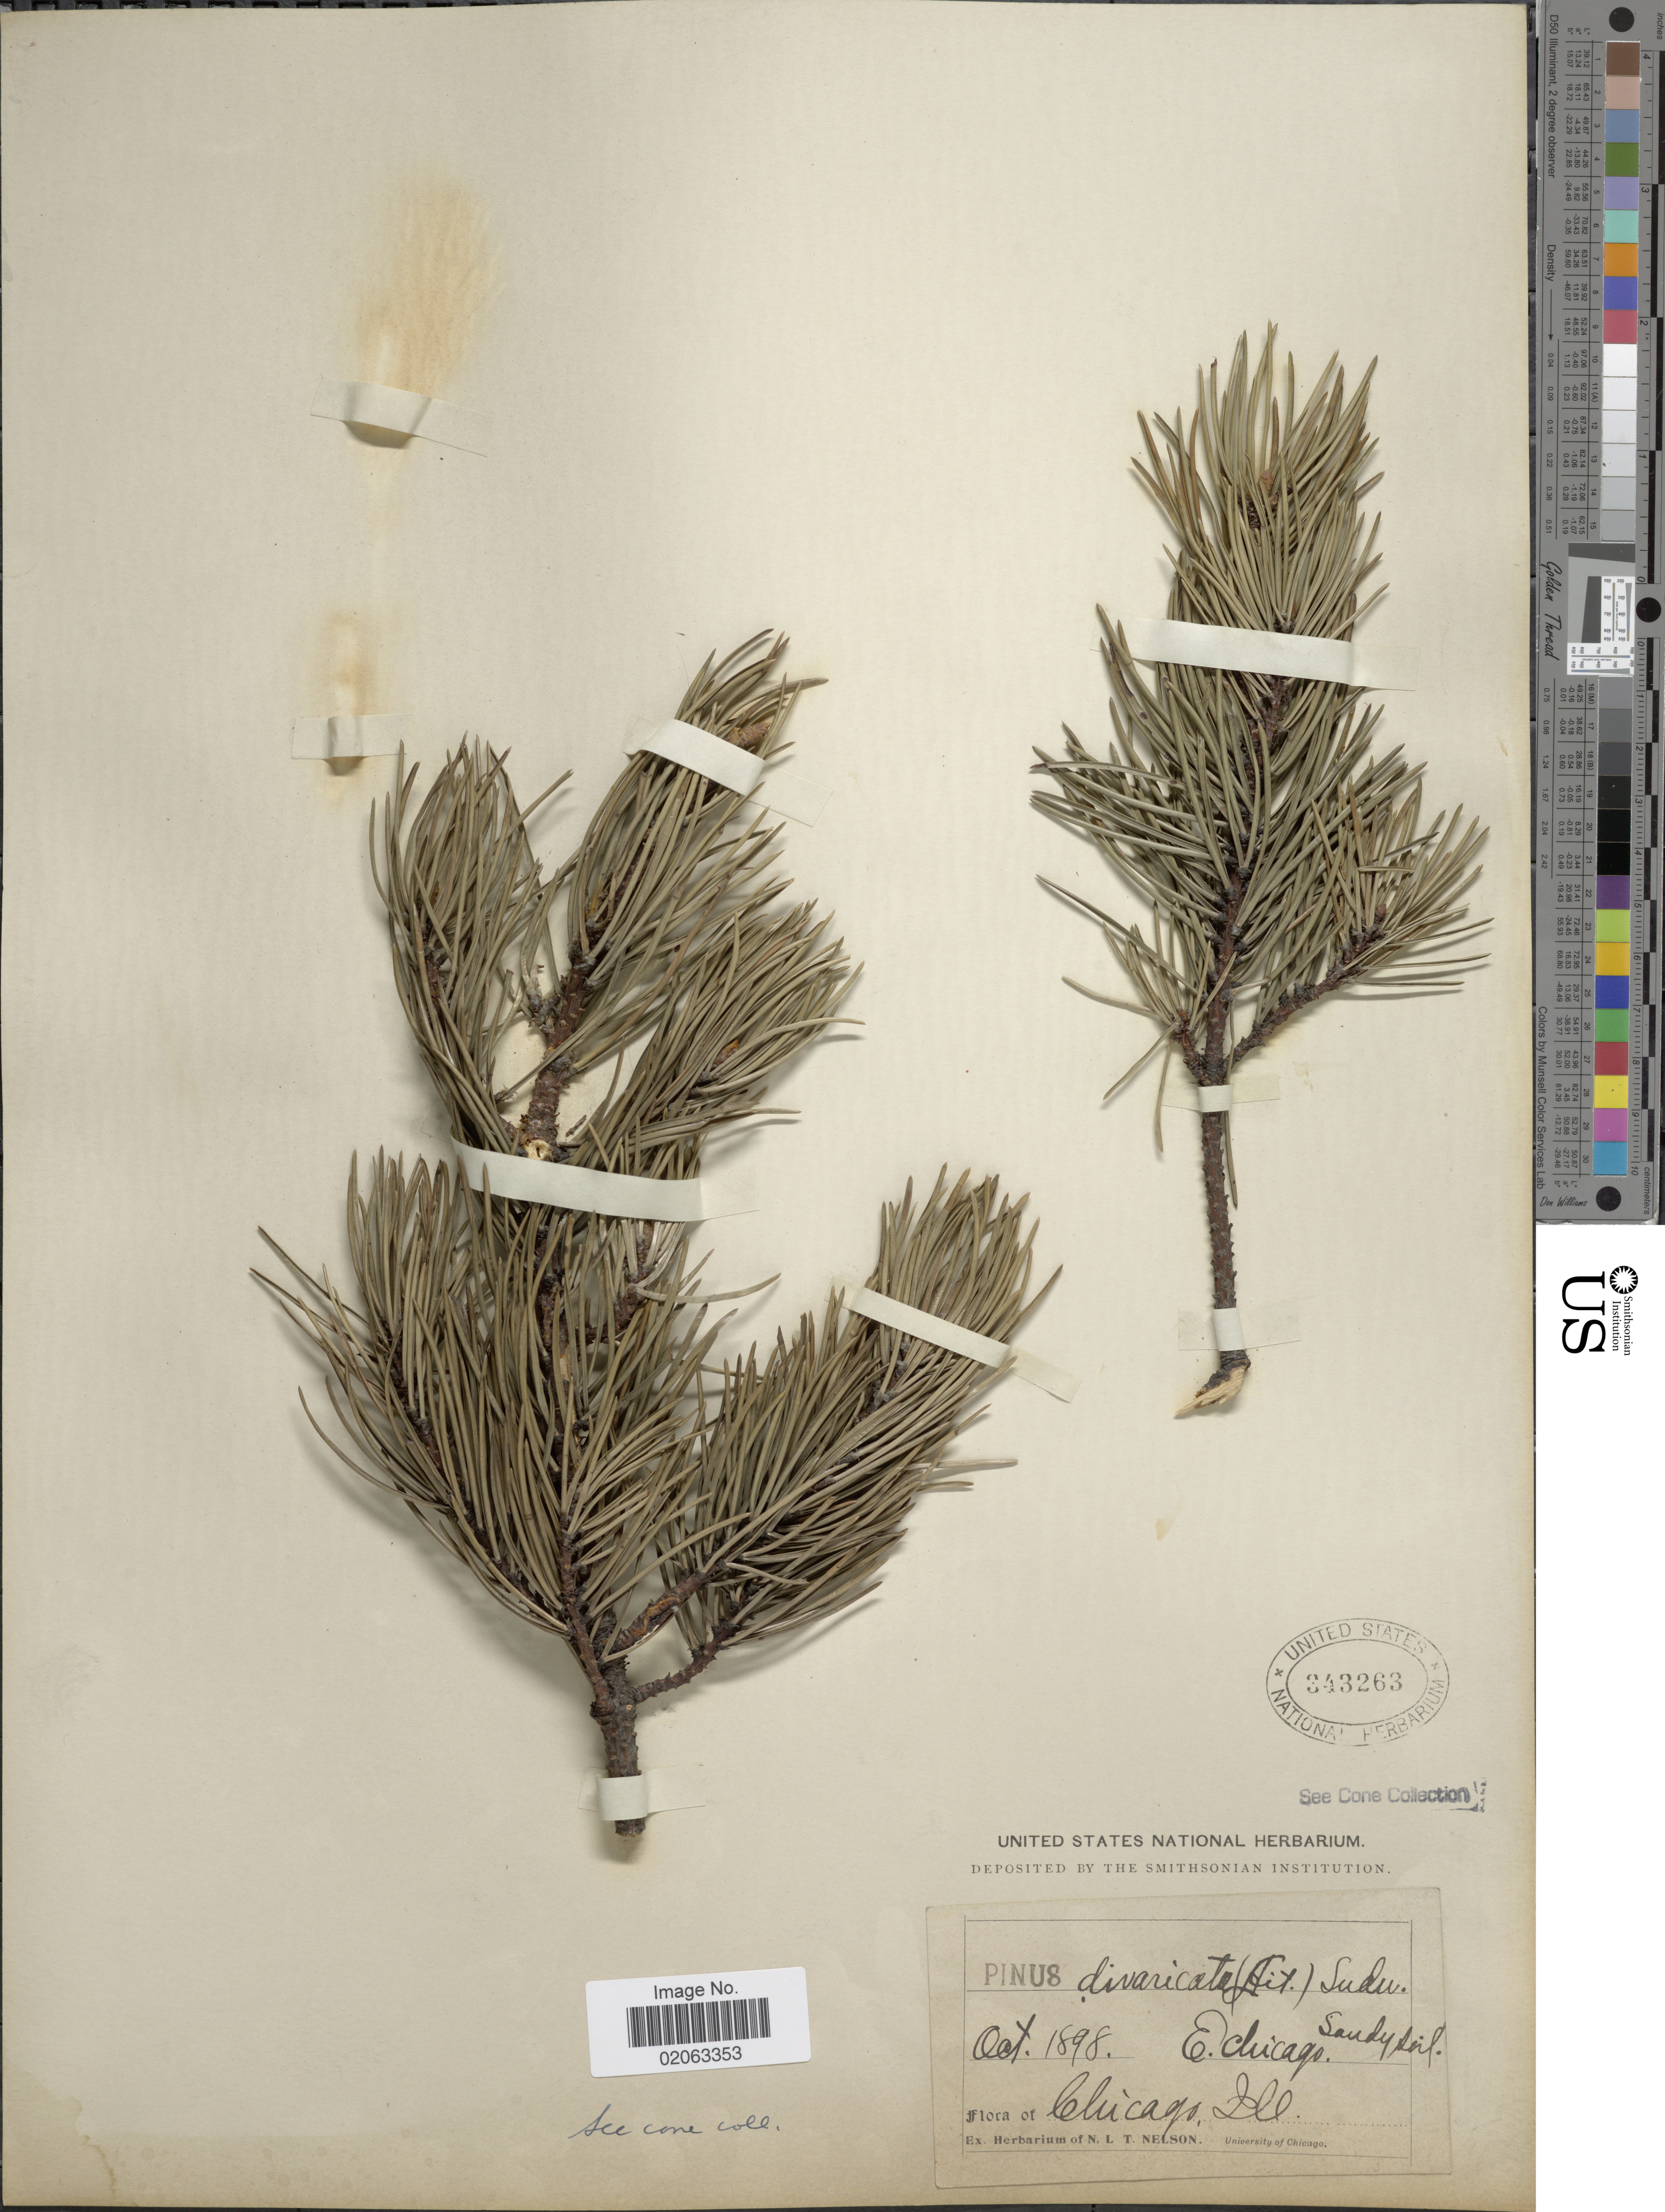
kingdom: Plantae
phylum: Tracheophyta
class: Pinopsida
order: Pinales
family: Pinaceae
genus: Pinus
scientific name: Pinus banksiana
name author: Lamb.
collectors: ex herb. N. L. T. Nelson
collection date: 1898-10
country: United States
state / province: Illinois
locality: E. Chicago, Sandy soil, Chicago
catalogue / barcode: US 343263